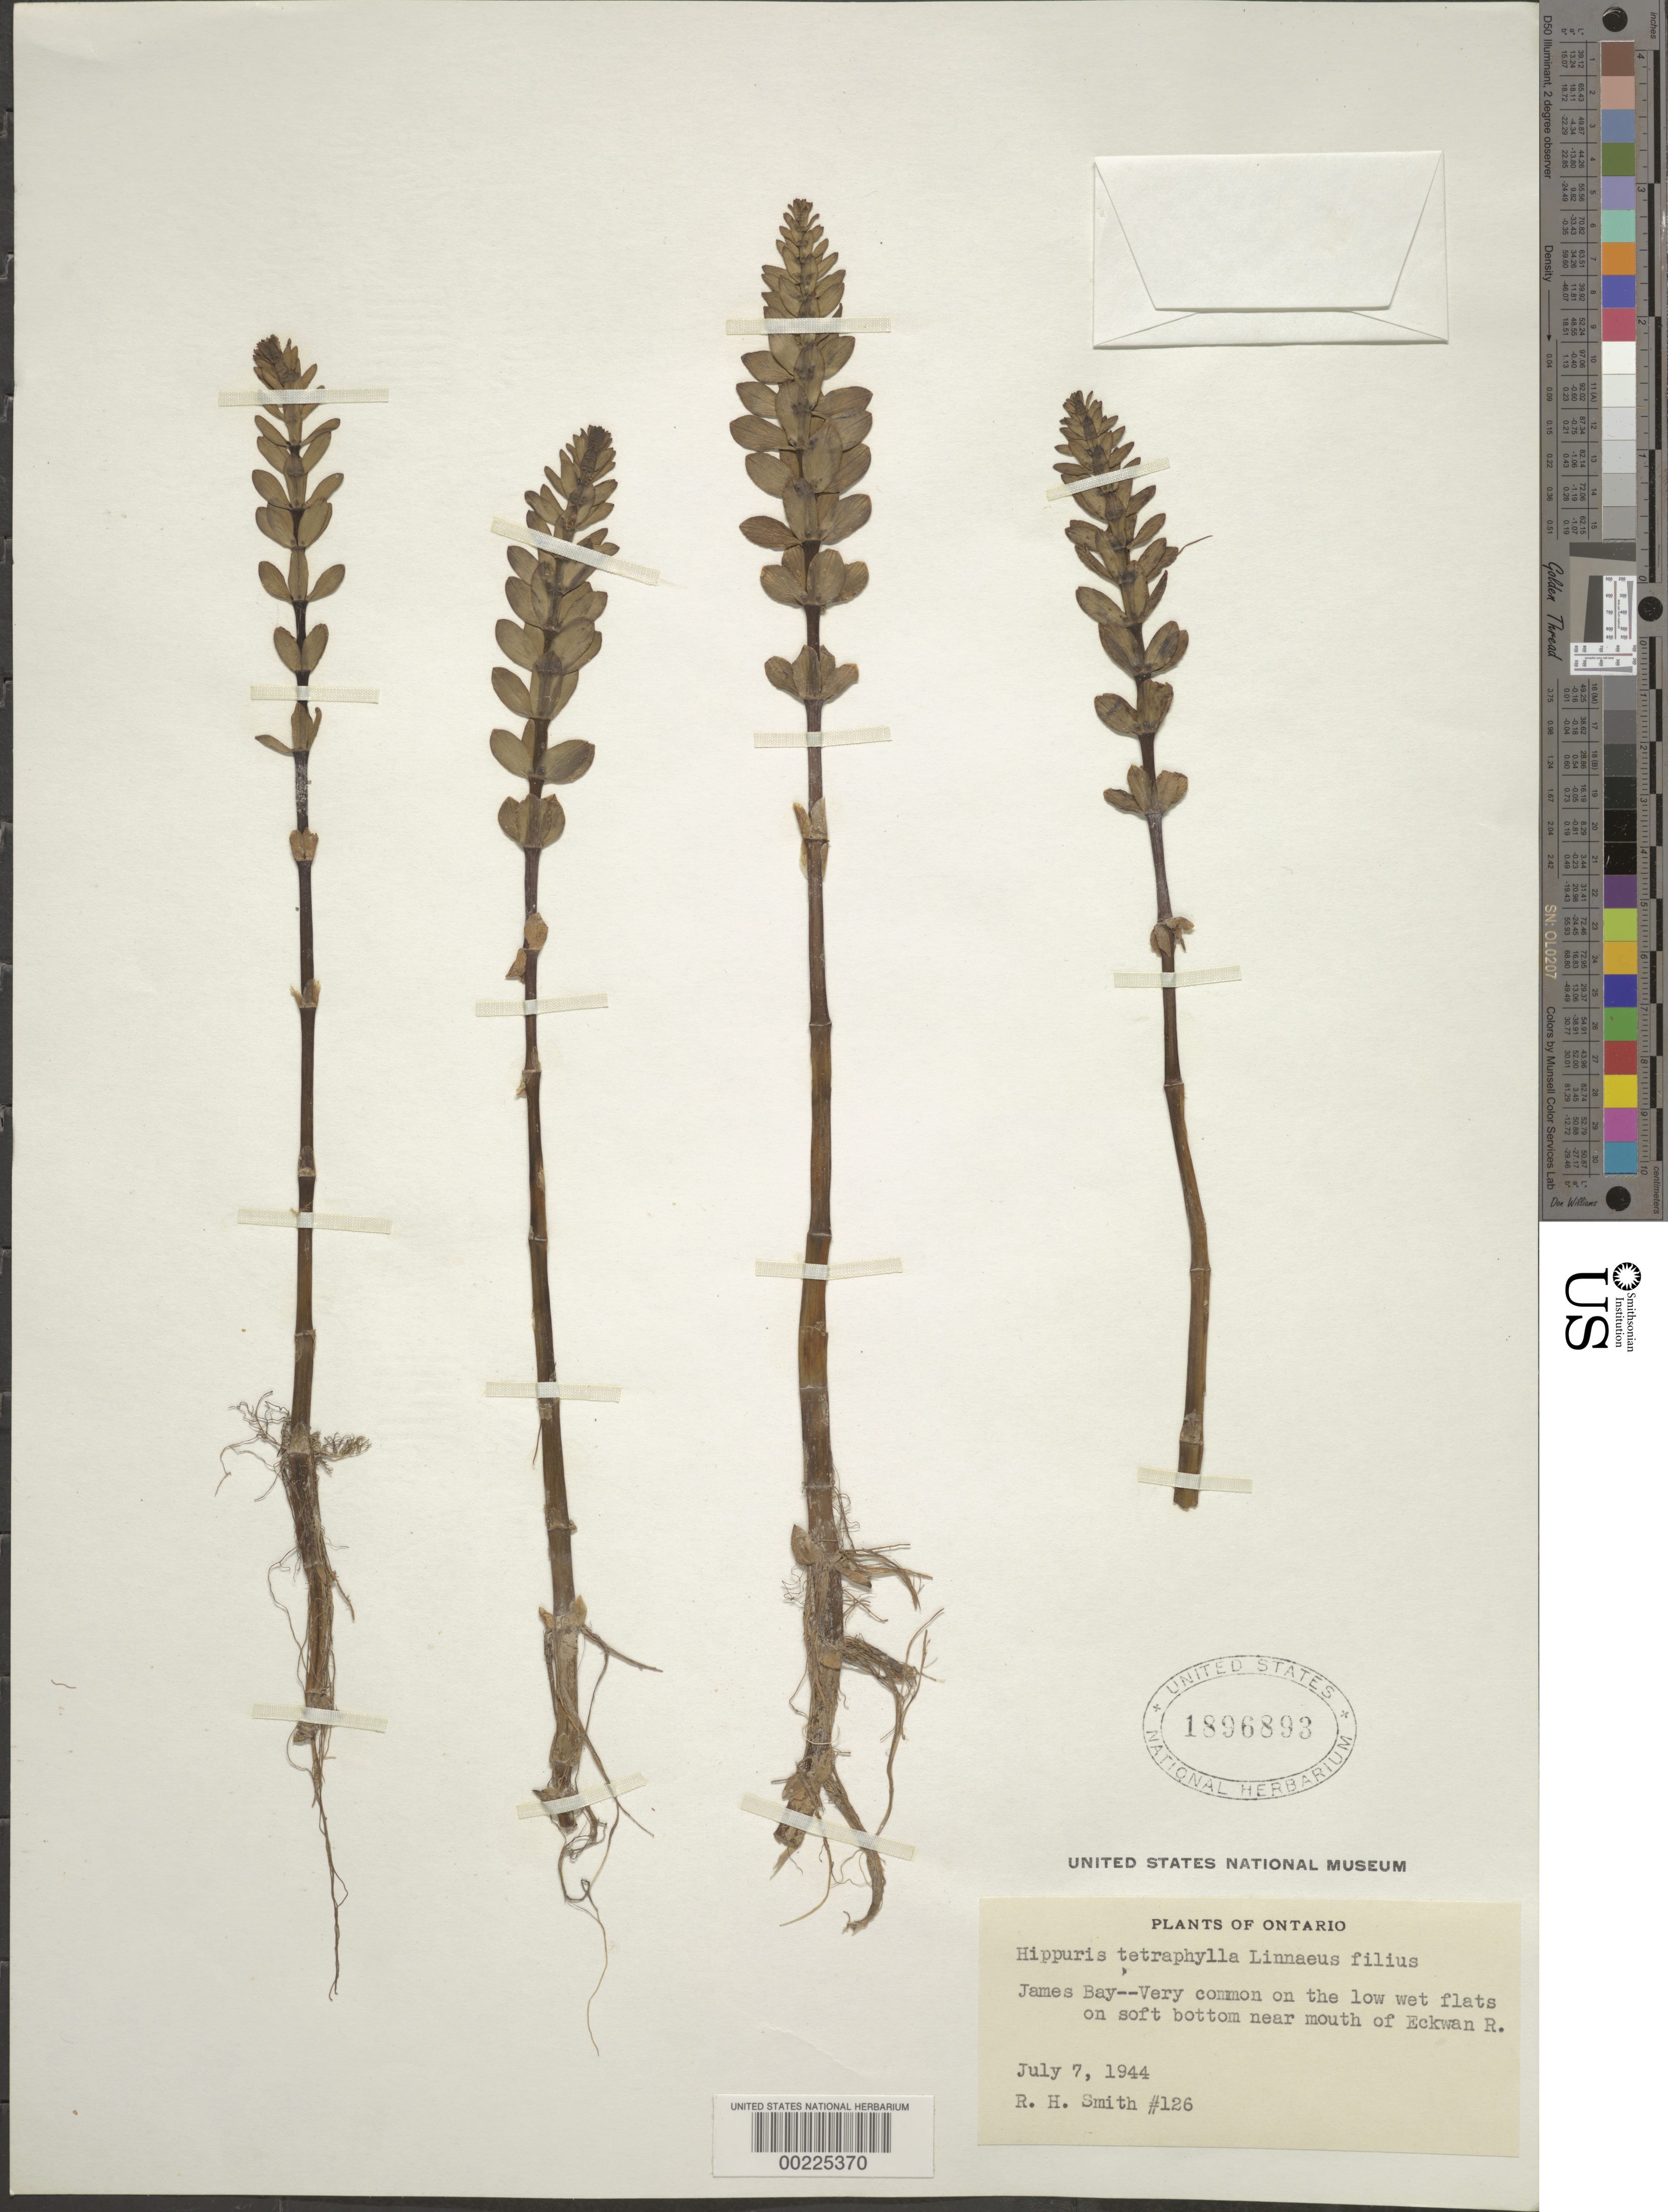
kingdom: Plantae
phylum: Tracheophyta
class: Magnoliopsida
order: Lamiales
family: Plantaginaceae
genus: Hippuris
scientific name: Hippuris tetraphylla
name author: L. f.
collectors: R. H. Smith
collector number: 126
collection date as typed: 07 Jul 1944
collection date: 1944-07-07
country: Canada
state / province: Ontario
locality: James bay, near mouth of eckwan river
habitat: Low wet flats on soft bottom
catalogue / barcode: US 1896893